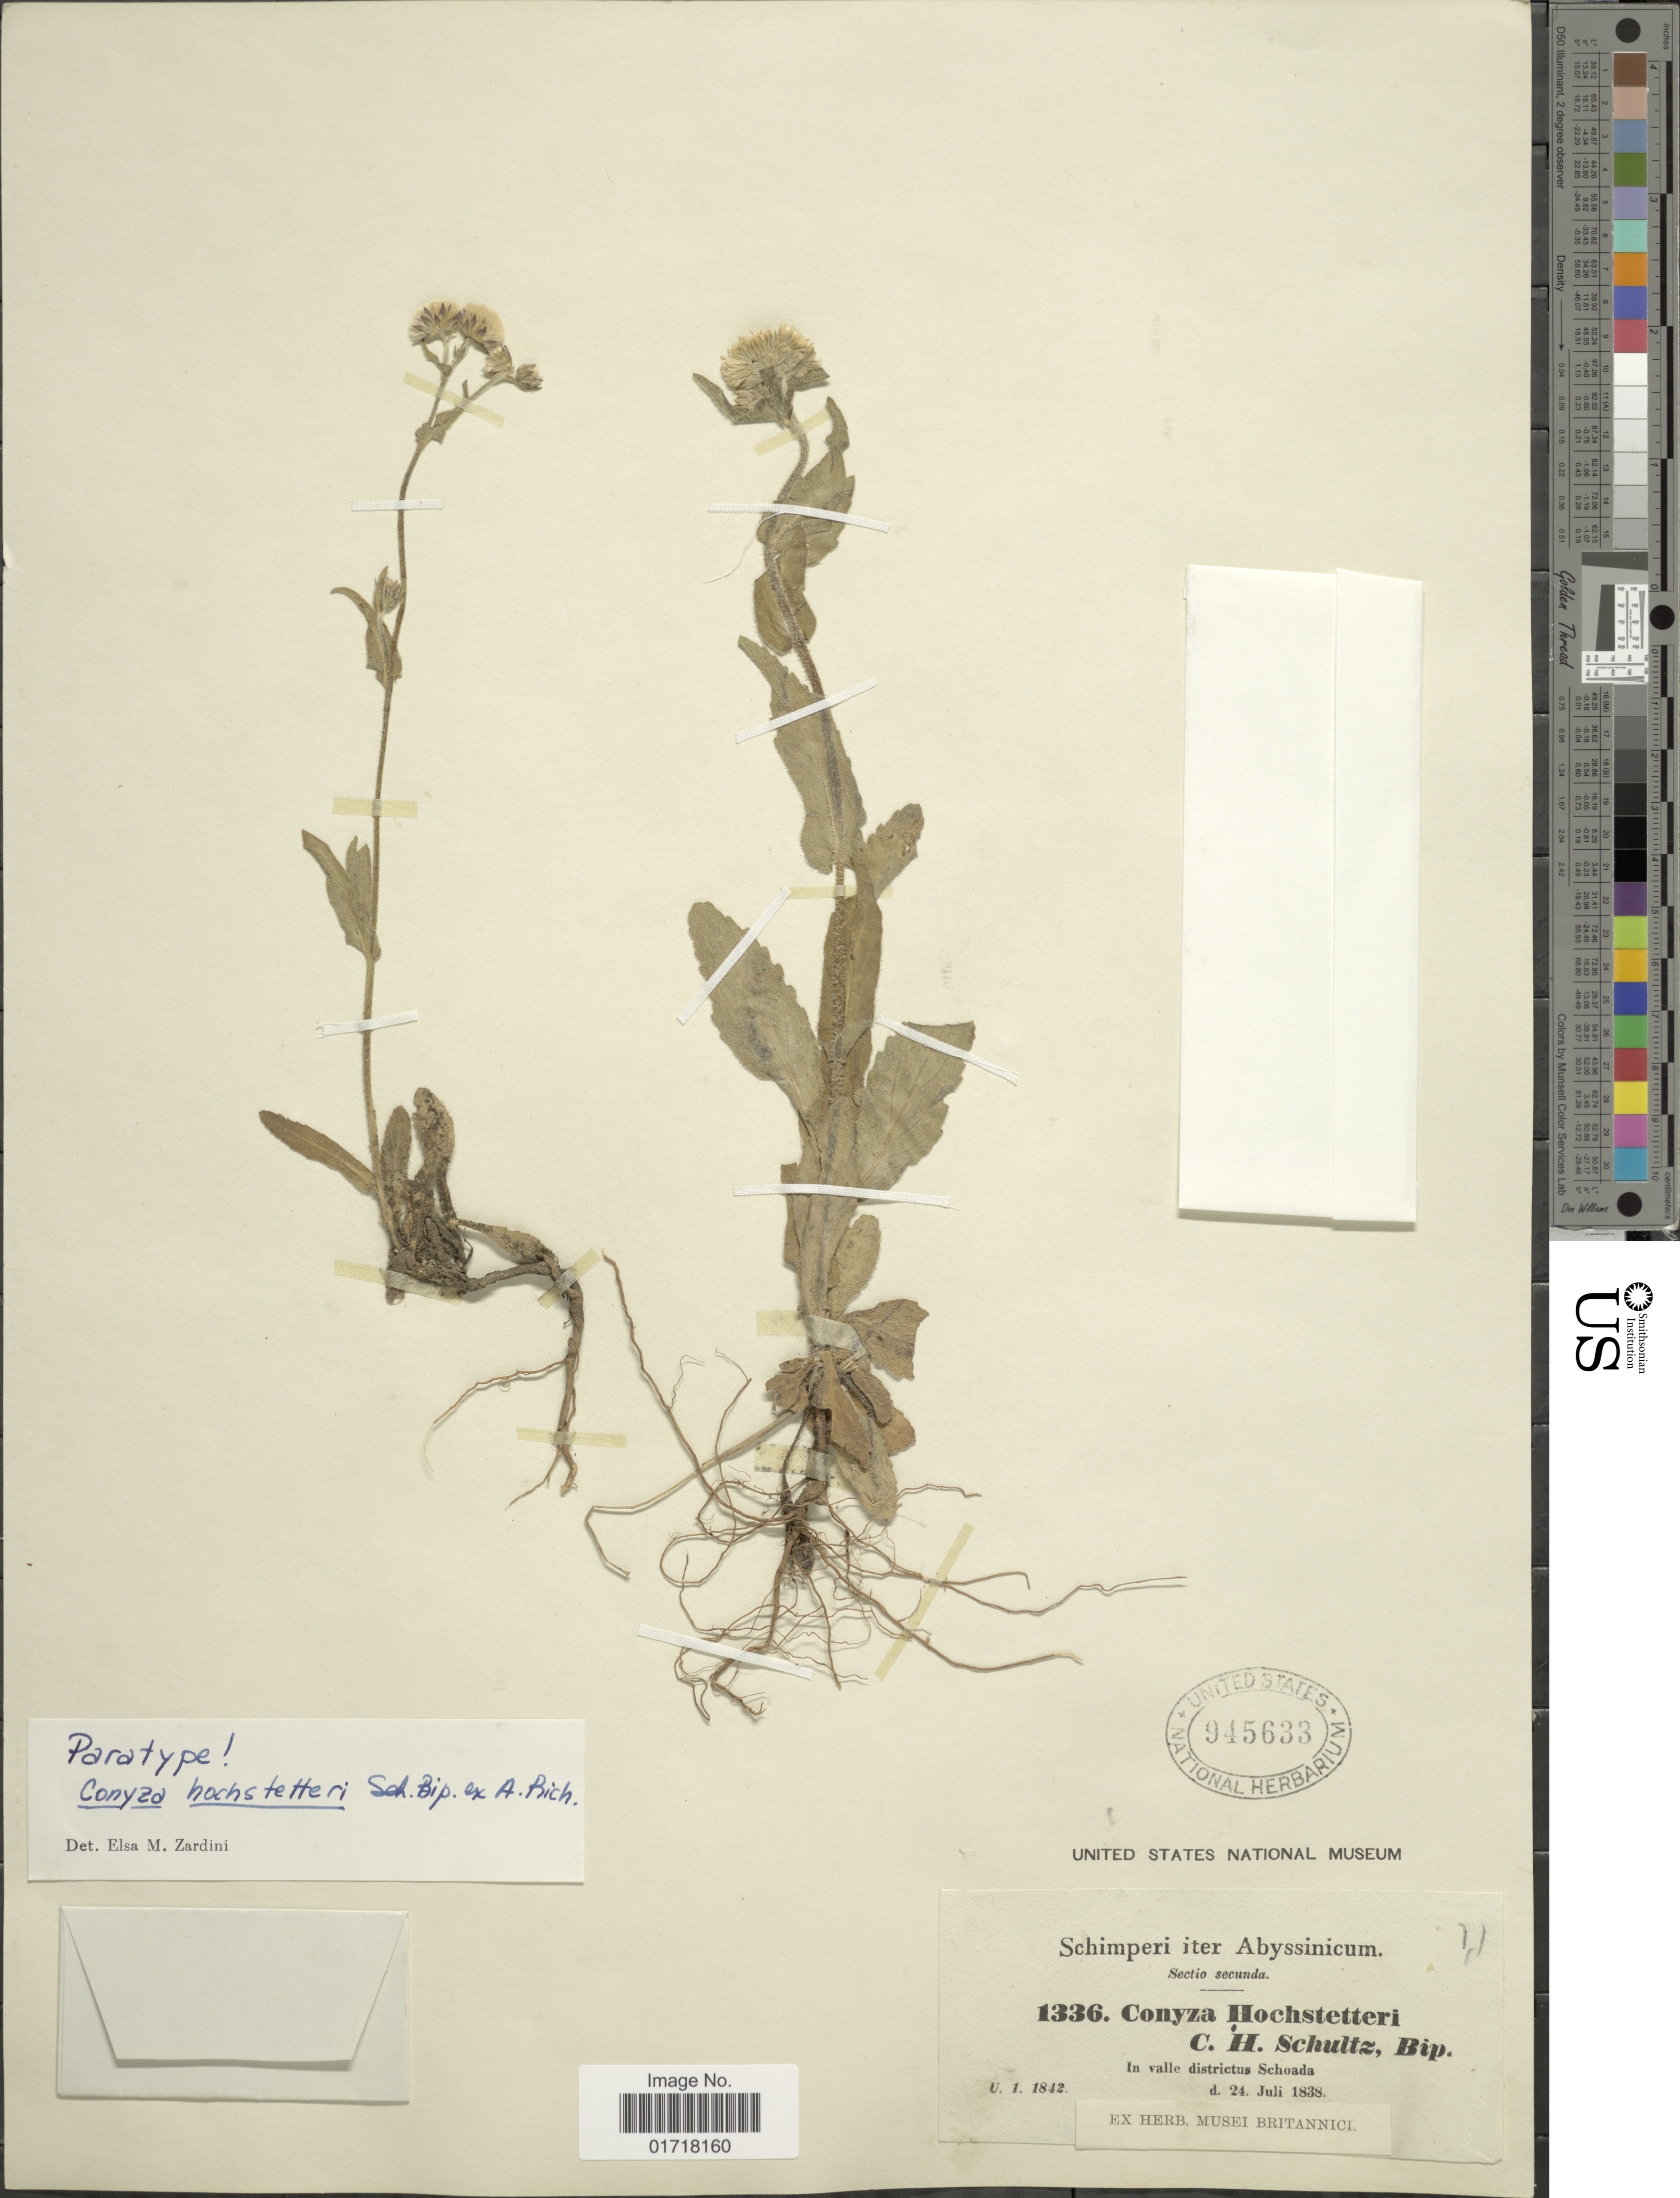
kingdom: Plantae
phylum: Tracheophyta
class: Magnoliopsida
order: Asterales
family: Asteraceae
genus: Conyza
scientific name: Conyza hochstetteri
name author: Sch. Bip. ex A. Rich.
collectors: ex herb. Musei Britannici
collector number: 1336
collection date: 1838-07-24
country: Ethiopia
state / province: Amhara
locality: In valle districtur Schoada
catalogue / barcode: US 945633